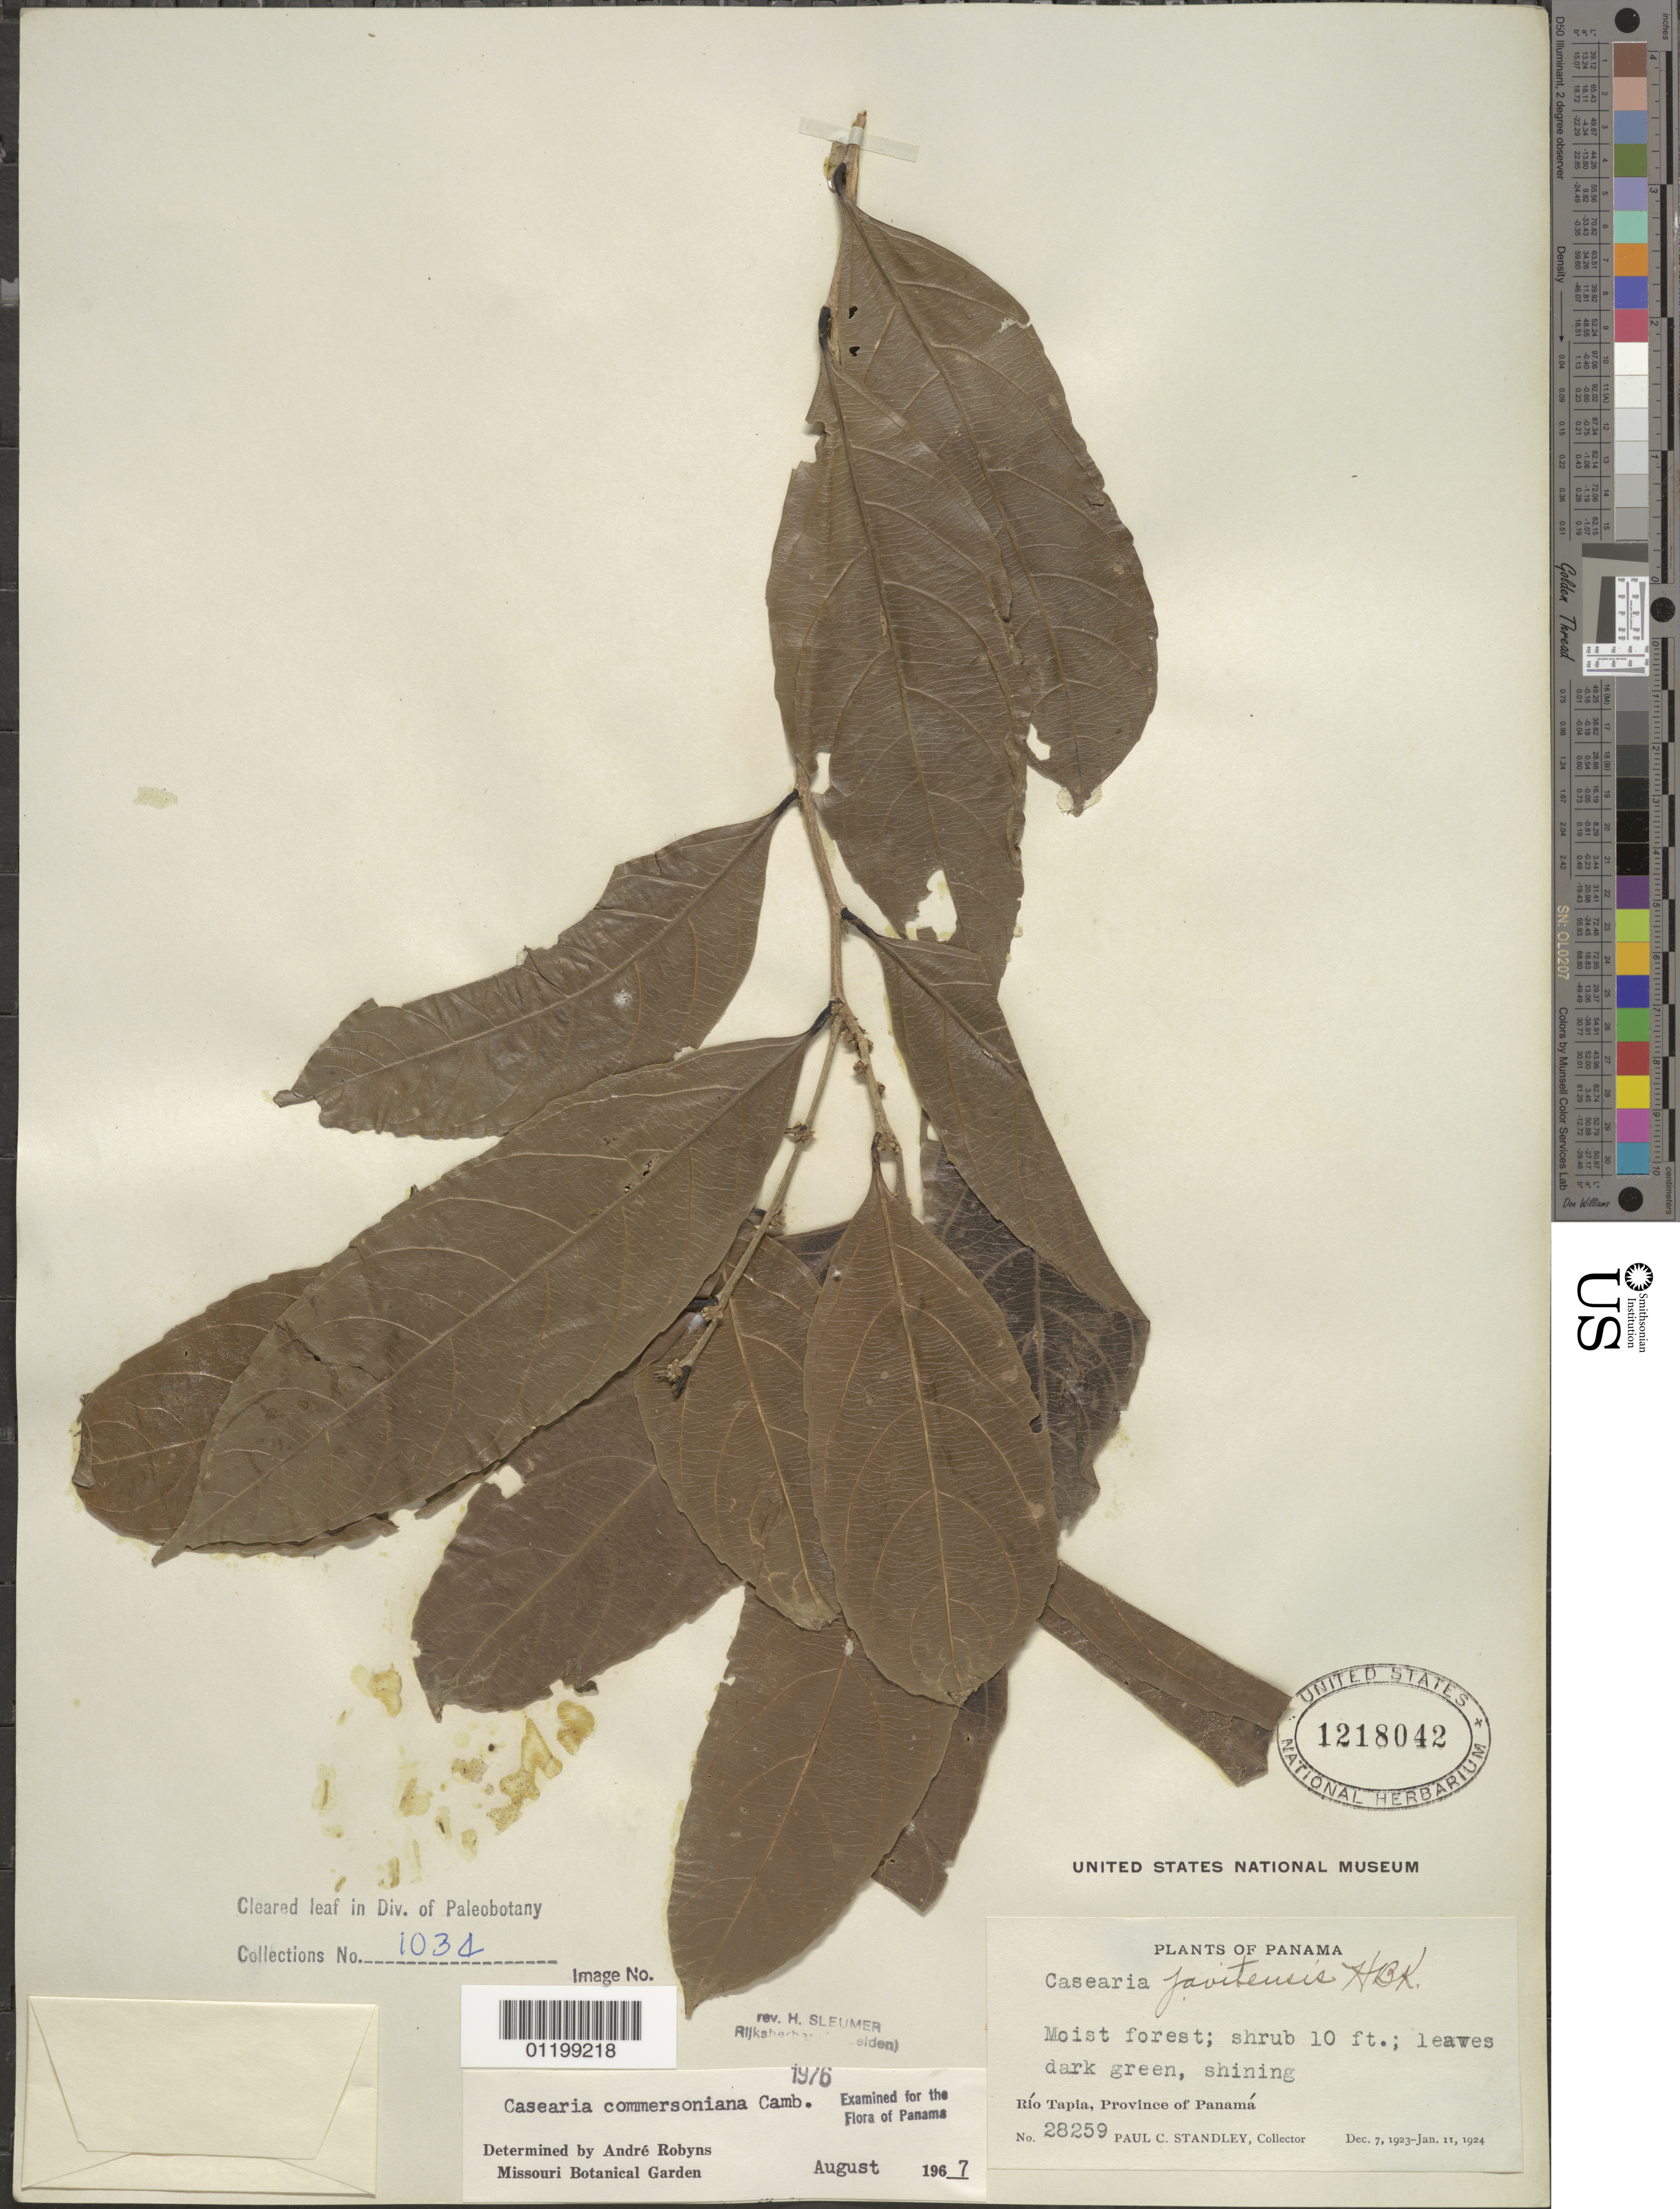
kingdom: Plantae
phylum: Tracheophyta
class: Magnoliopsida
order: Malpighiales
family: Salicaceae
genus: Piparea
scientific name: Piparea dentata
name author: Aubl.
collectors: P. C. Standley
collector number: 28259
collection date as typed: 07 Dec 1923 to 11 Jan 1924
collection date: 1923-12-07/1924-01-11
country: Panama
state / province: Panamá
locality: Rio Tapia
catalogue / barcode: US 1218042